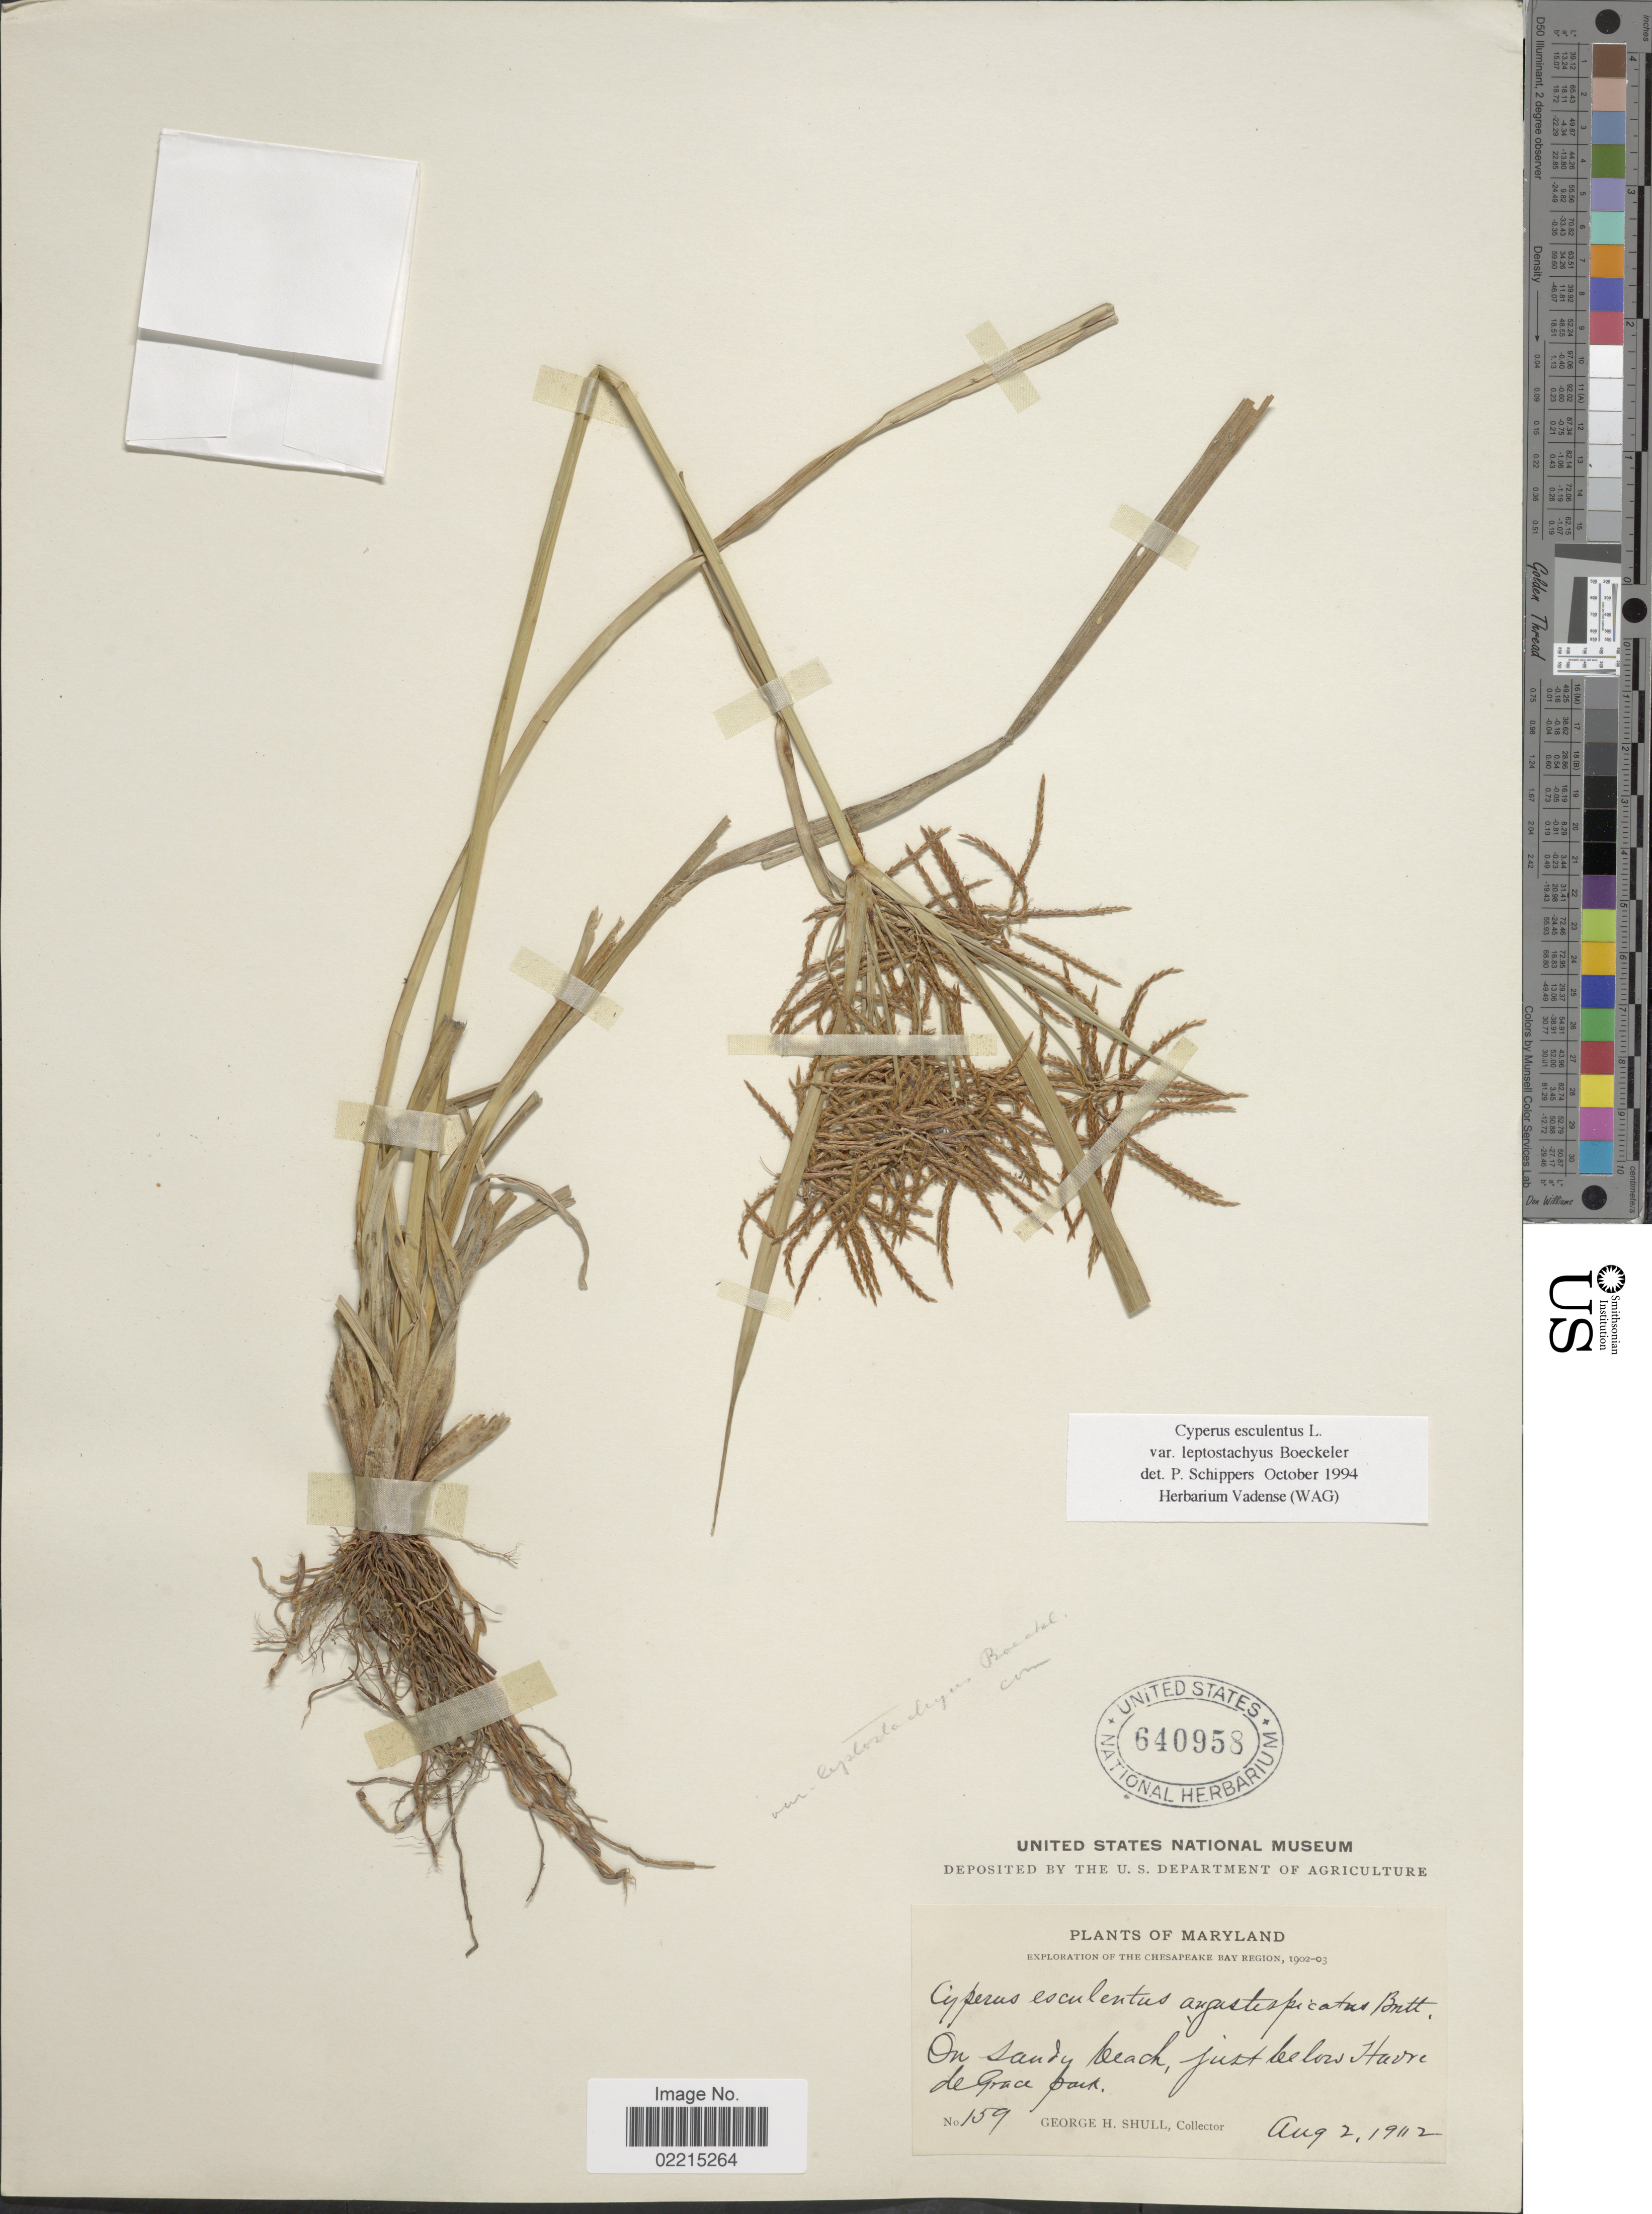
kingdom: Plantae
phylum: Tracheophyta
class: Liliopsida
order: Poales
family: Cyperaceae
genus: Cyperus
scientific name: Cyperus esculentus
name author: L.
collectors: G. H. Shull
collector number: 159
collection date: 1902-08-02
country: United States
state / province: Maryland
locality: The Chesapeake Bay Region Just below Havre de Grace park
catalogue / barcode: US 640958